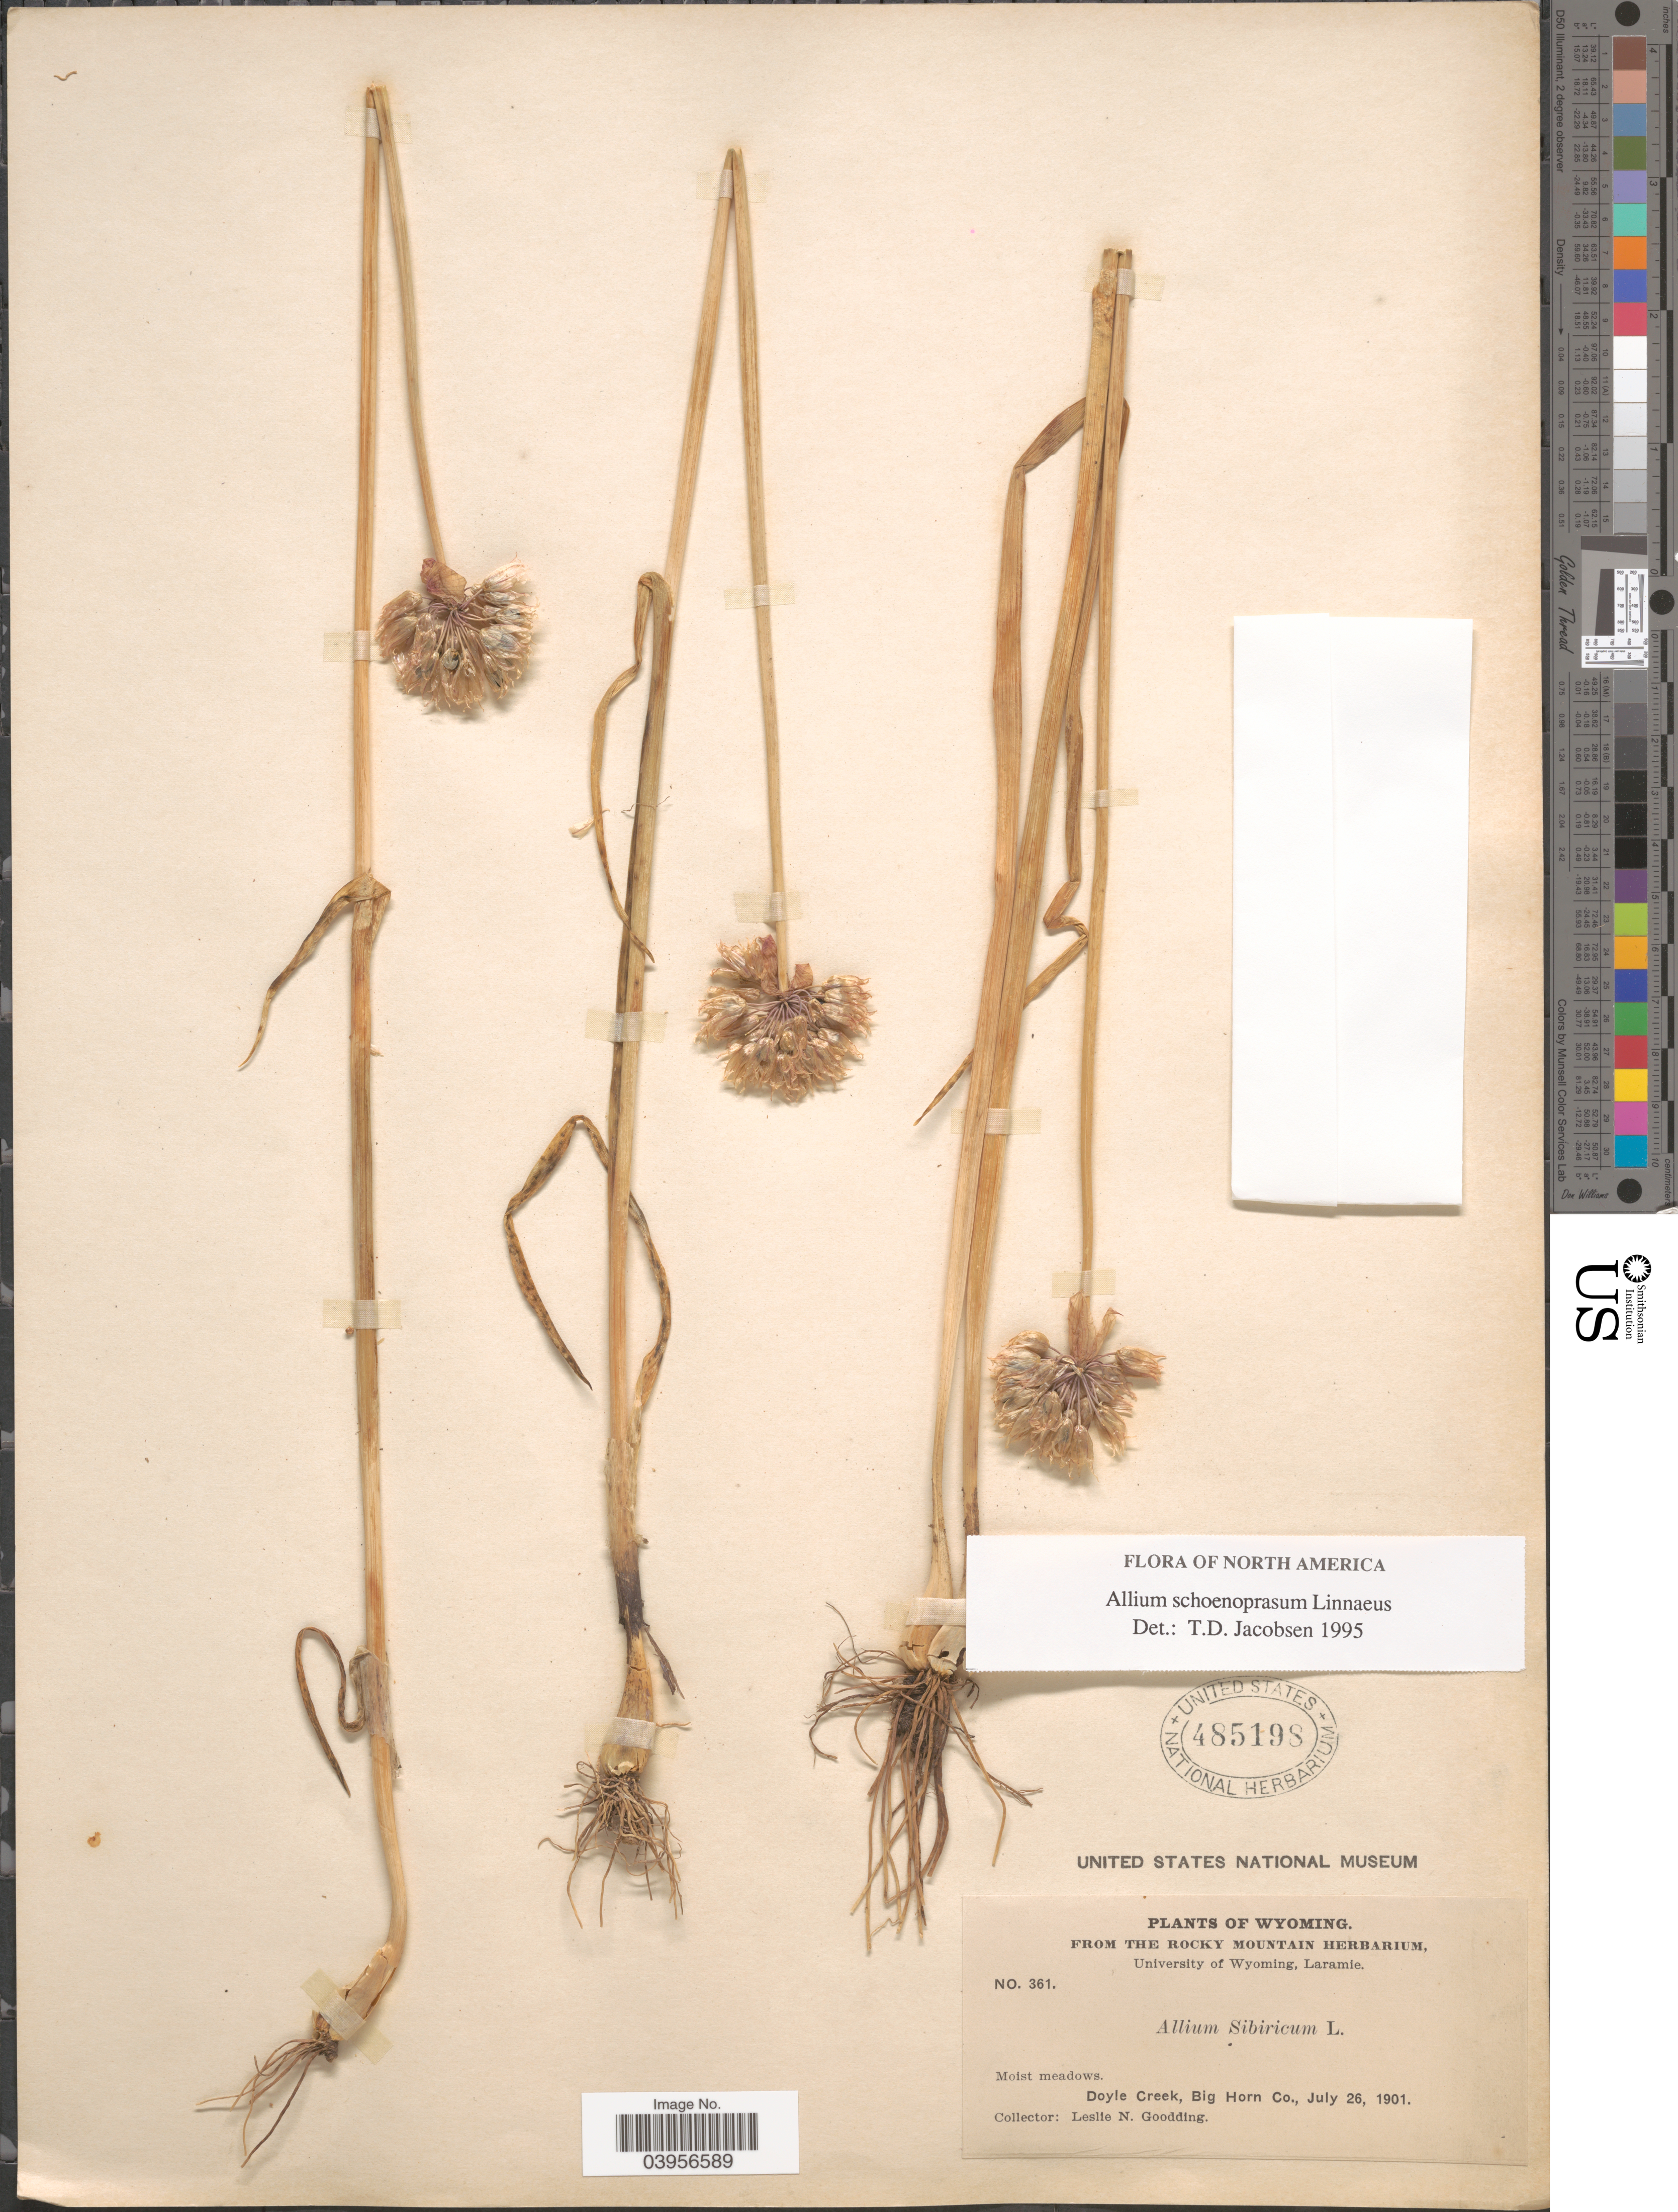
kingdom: Plantae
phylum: Tracheophyta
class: Liliopsida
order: Asparagales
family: Amaryllidaceae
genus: Allium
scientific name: Allium schoenoprasum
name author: L.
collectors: L. N. Goodding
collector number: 361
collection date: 1901-07-26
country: United States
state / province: Wyoming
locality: Doyle Creek, Big Horn Co.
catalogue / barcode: US 485198